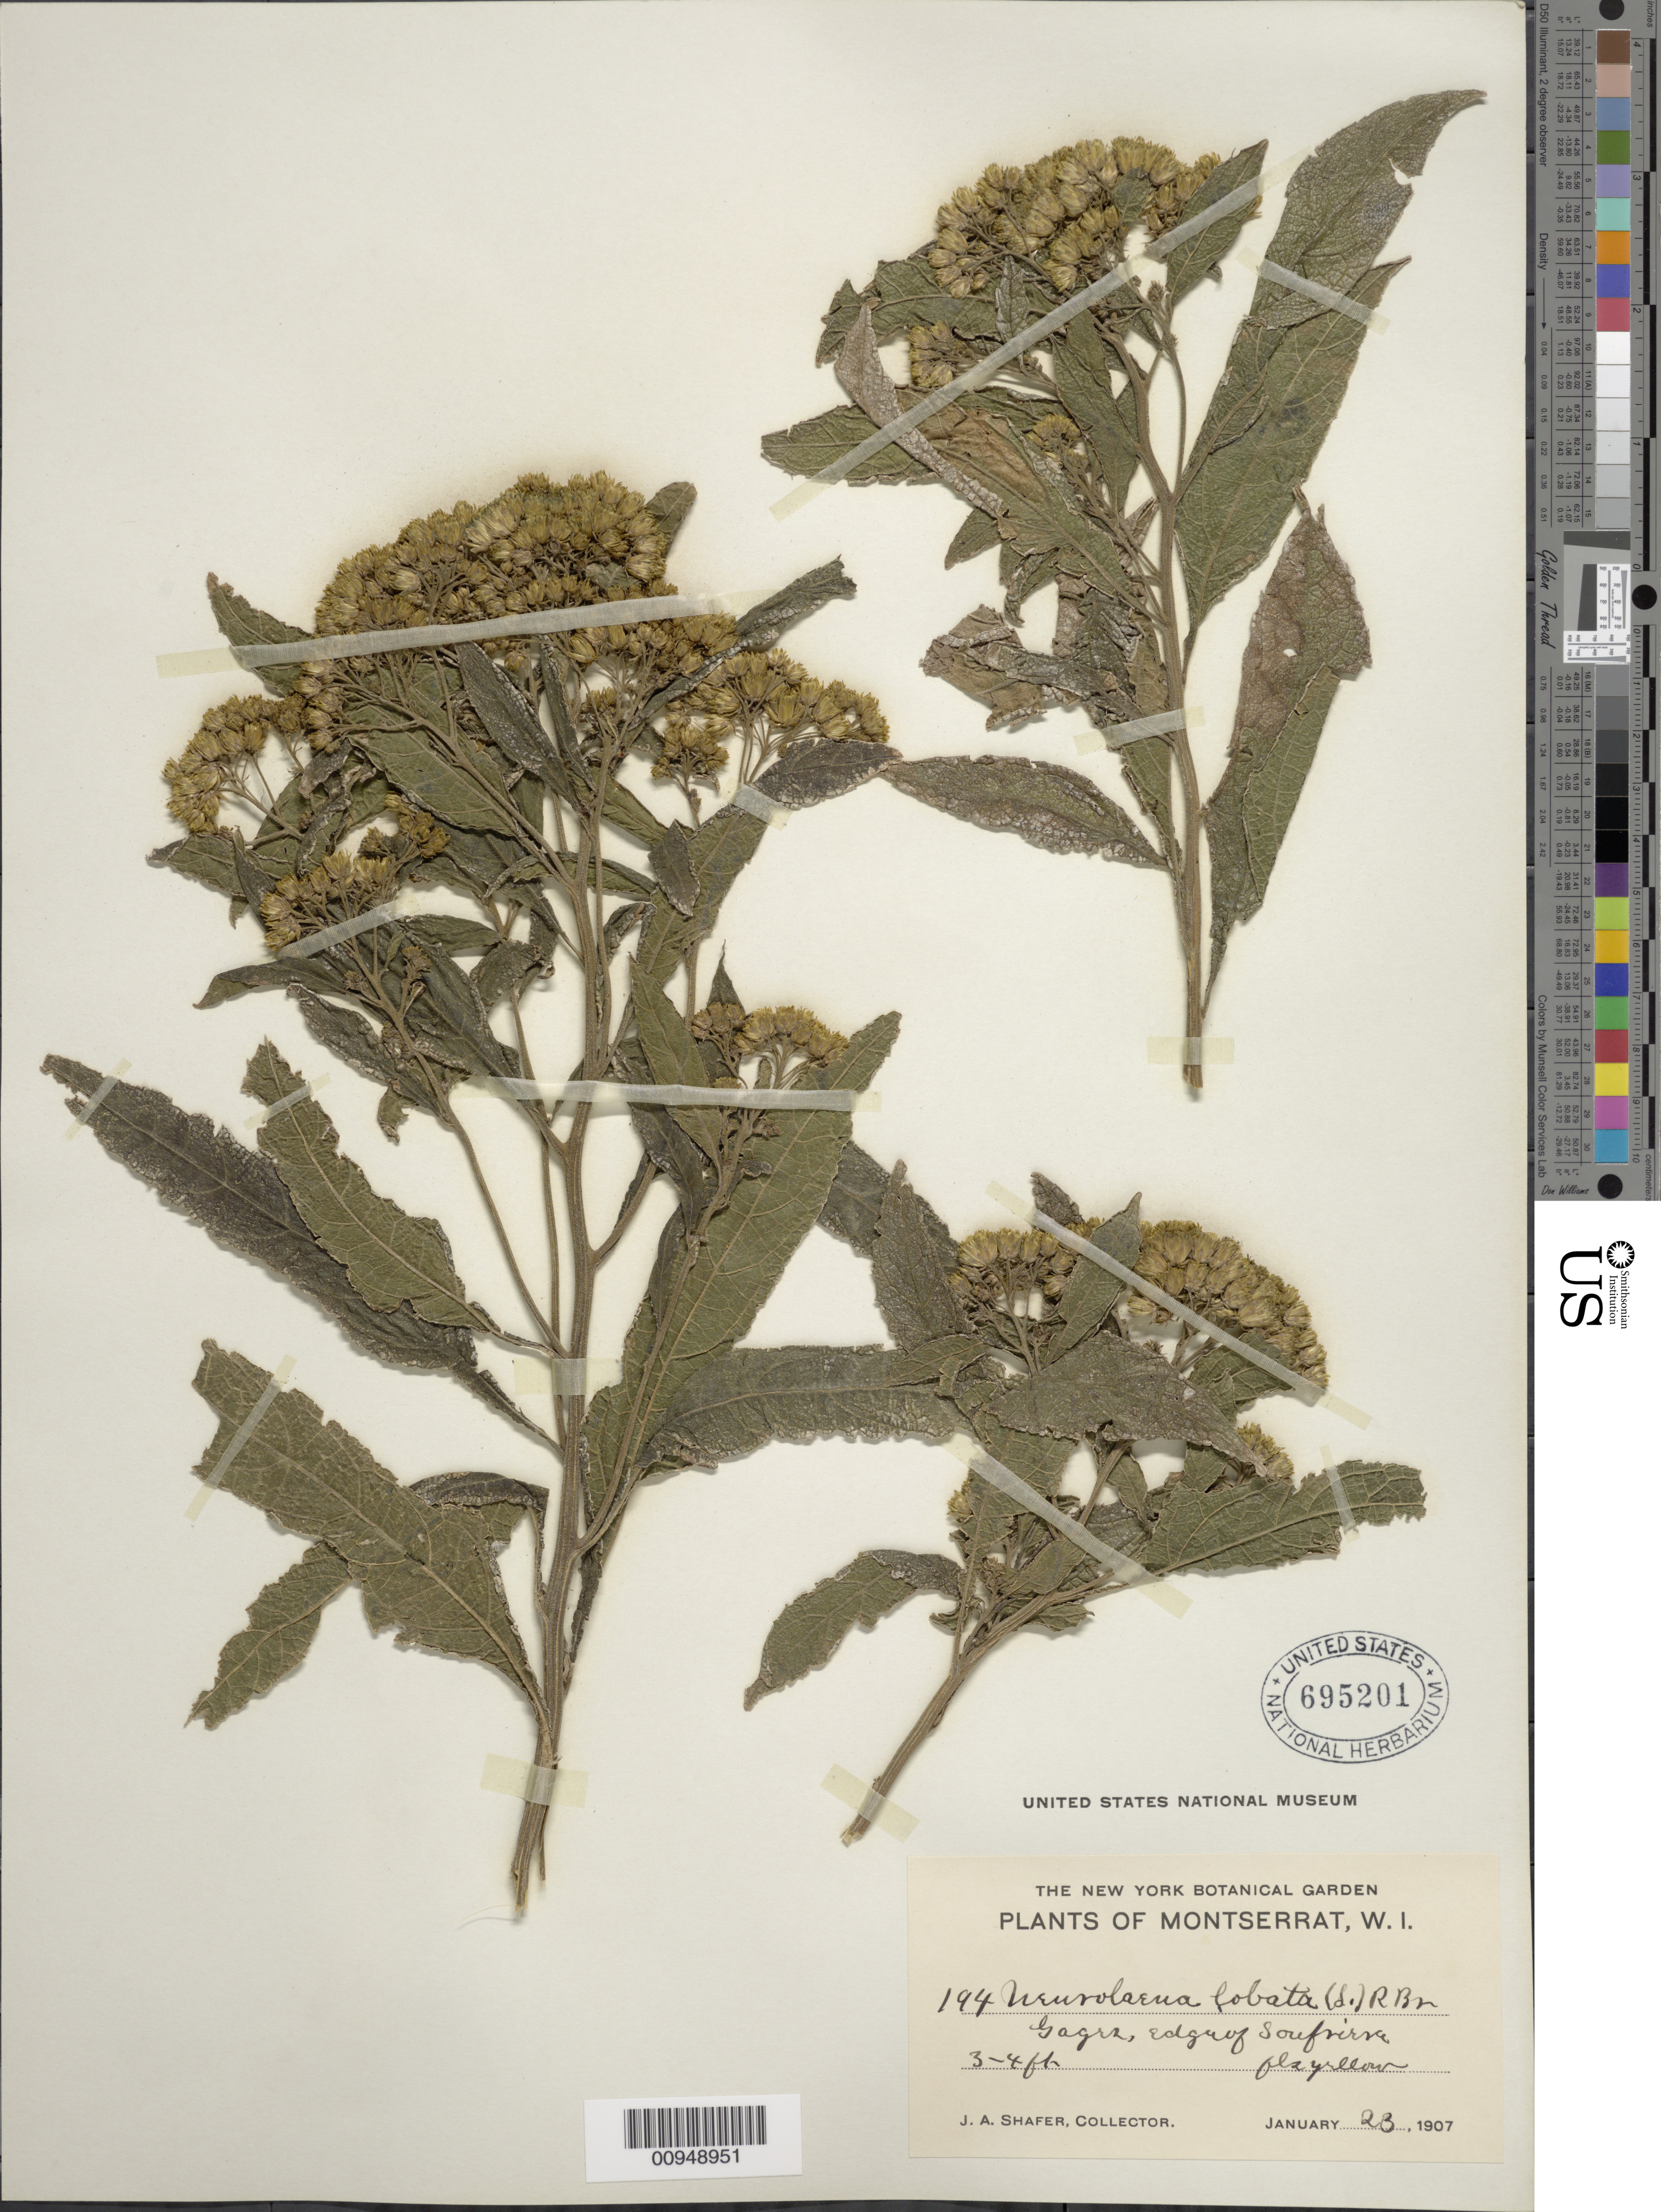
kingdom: Plantae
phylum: Tracheophyta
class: Magnoliopsida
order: Asterales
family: Asteraceae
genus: Neurolaena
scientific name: Neurolaena lobata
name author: (L.) R. Br. ex Cass.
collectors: J. A. Shafer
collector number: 194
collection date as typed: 23 Jan 1907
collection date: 1907-01-23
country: Montserrat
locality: Gagra, edge of Soufriere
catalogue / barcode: US 695201